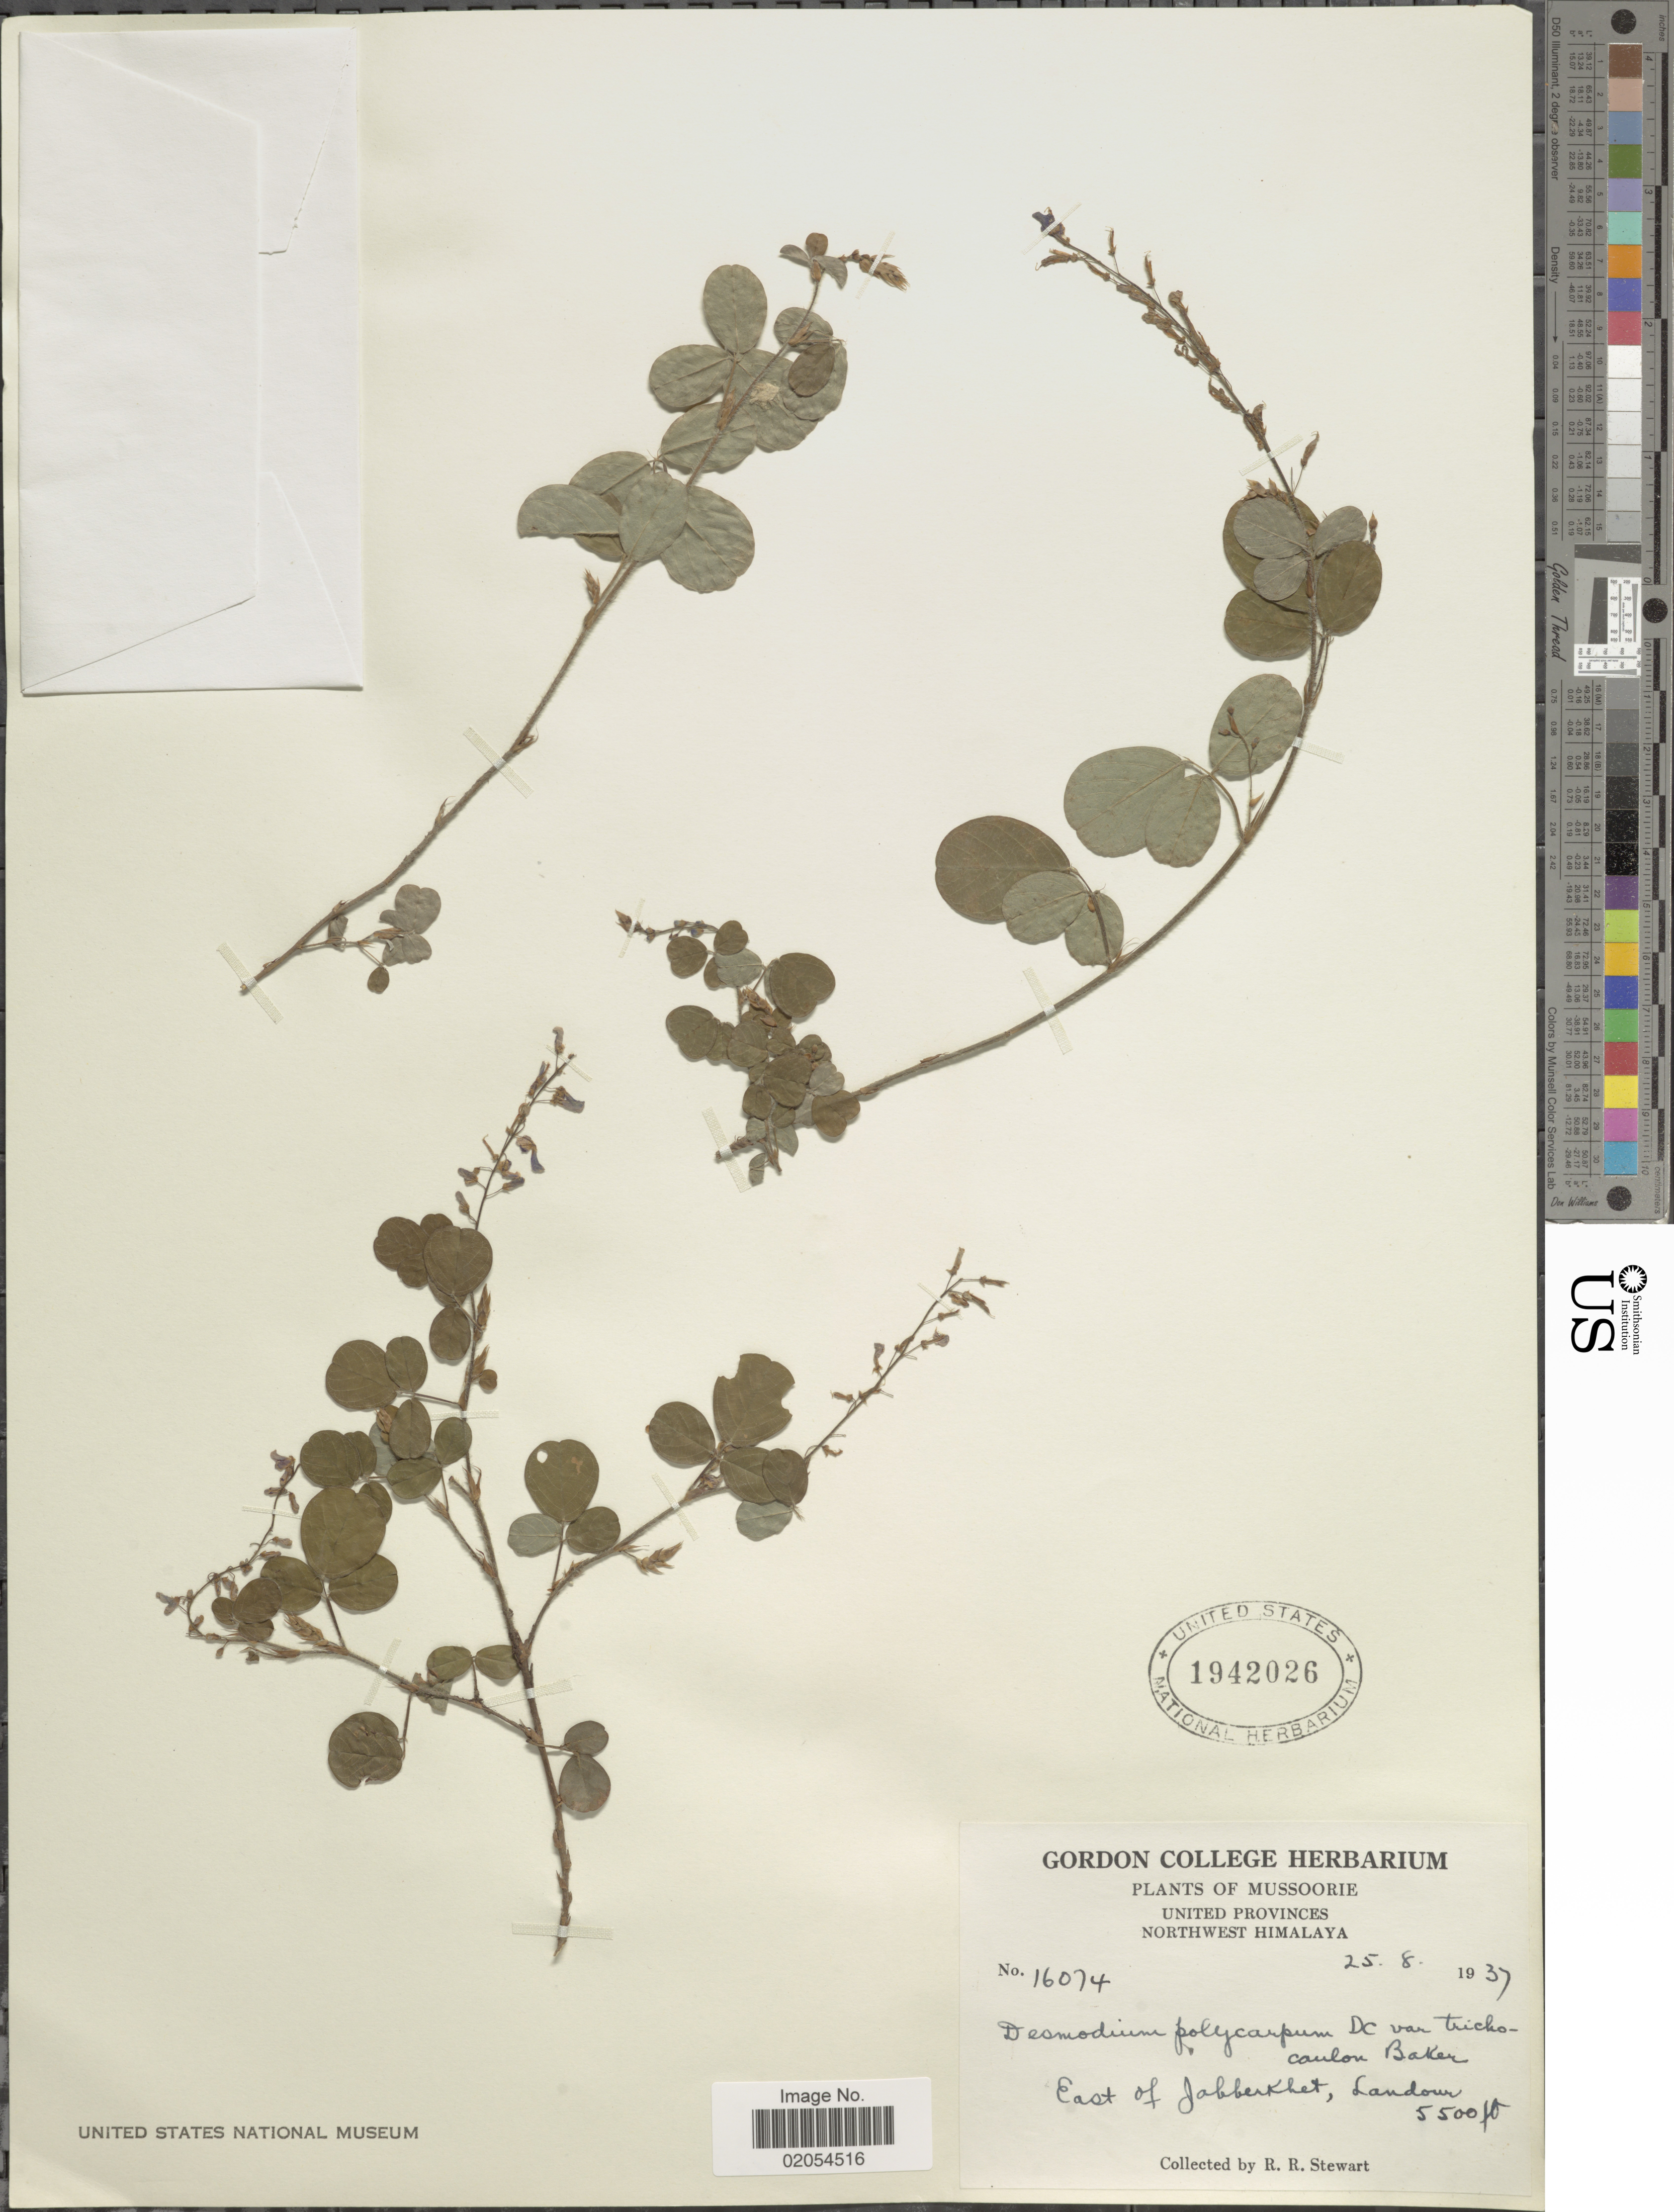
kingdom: Plantae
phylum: Tracheophyta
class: Magnoliopsida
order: Fabales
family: Fabaceae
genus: Grona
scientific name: Grona heterocarpos subsp. heterocarpos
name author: (L.) H. Ohashi & K. Ohashi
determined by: Strong, Mark T., (BOT), Smithsonian Institution - National Museum of Natural History (UNITED STATES)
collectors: R. R. Stewart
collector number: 16074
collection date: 1937-08-25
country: India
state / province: Uttarakhand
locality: Mussoorie, United Provinces Northwest Himalaya, East of Jabberkhet, Landour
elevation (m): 1676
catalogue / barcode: US 1942026